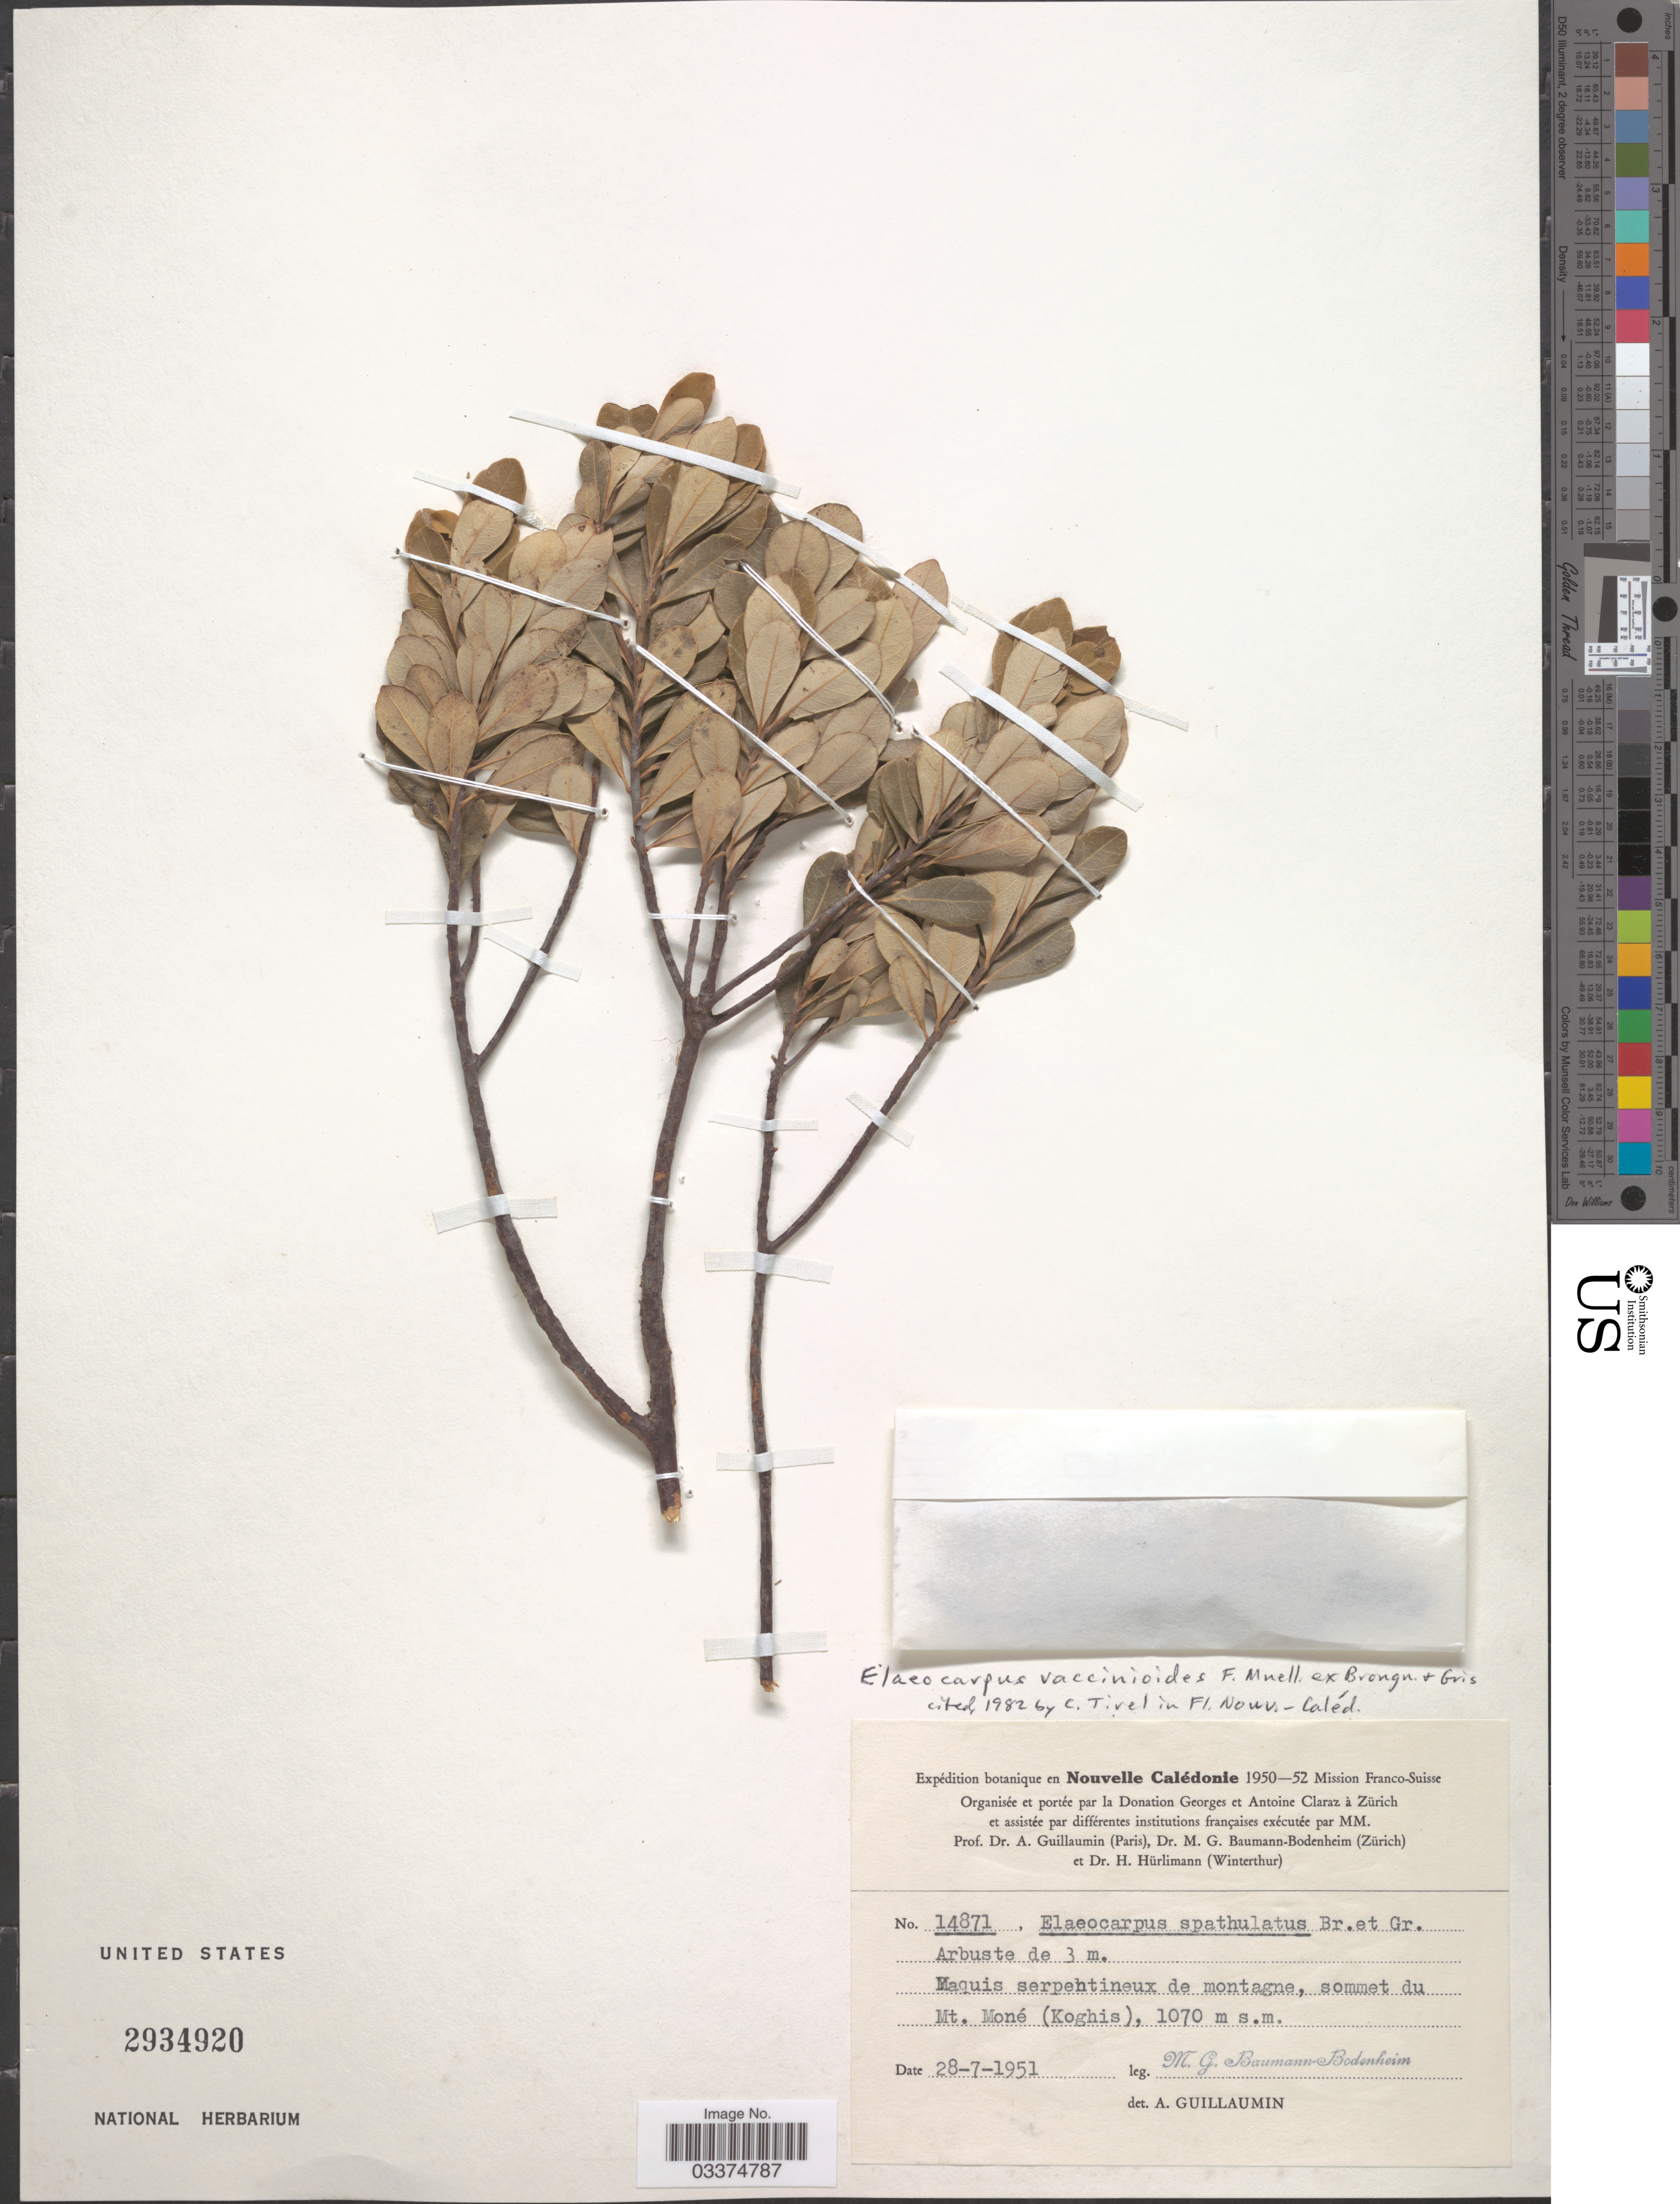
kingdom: Plantae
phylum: Tracheophyta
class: Magnoliopsida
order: Oxalidales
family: Elaeocarpaceae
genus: Elaeocarpus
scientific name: Elaeocarpus vaccinioides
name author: Brongn. & Gris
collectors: M. G. Baumann-Bodenheim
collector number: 14871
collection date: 1951-07-28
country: New Caledonia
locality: Sommet du Mt. Moné (Koghis).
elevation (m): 1070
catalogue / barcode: US 2934920